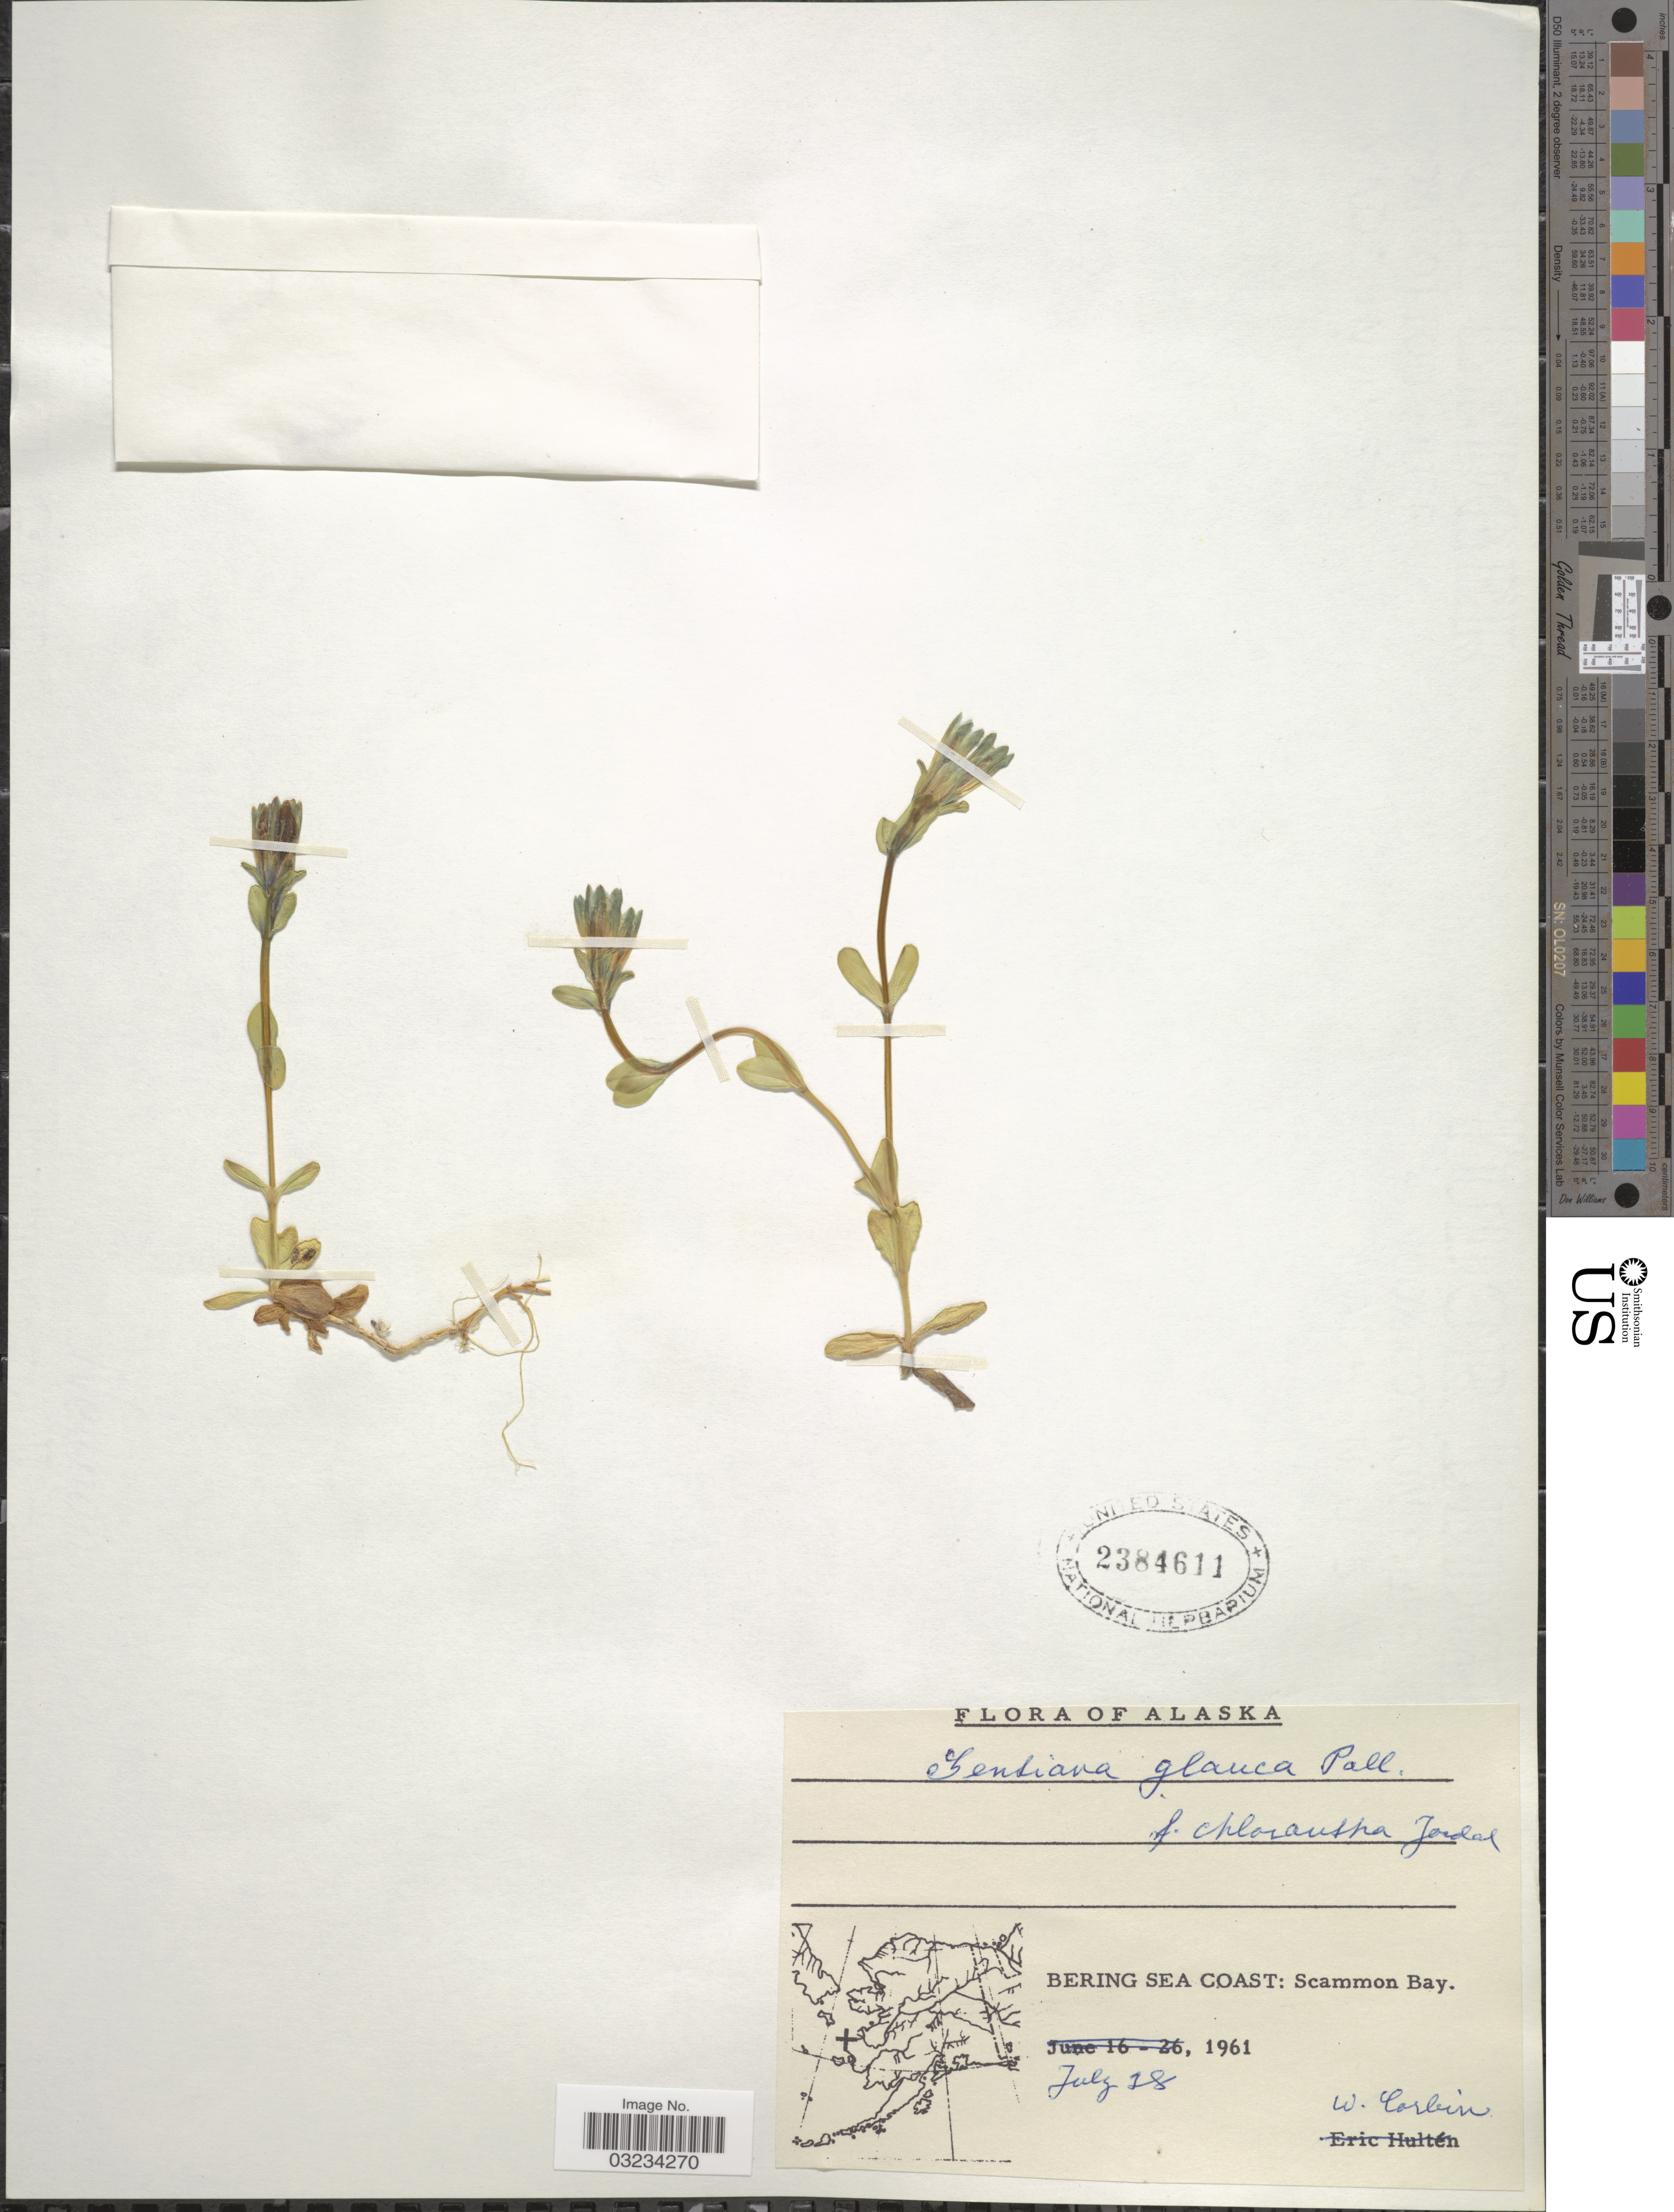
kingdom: Plantae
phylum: Tracheophyta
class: Magnoliopsida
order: Gentianales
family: Gentianaceae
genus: Gentiana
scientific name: Gentiana glauca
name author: Pall.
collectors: W. Corbin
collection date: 1961-07-28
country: United States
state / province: Alaska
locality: Bering Sea Coast: Scammon Bay.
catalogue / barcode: US 2384611